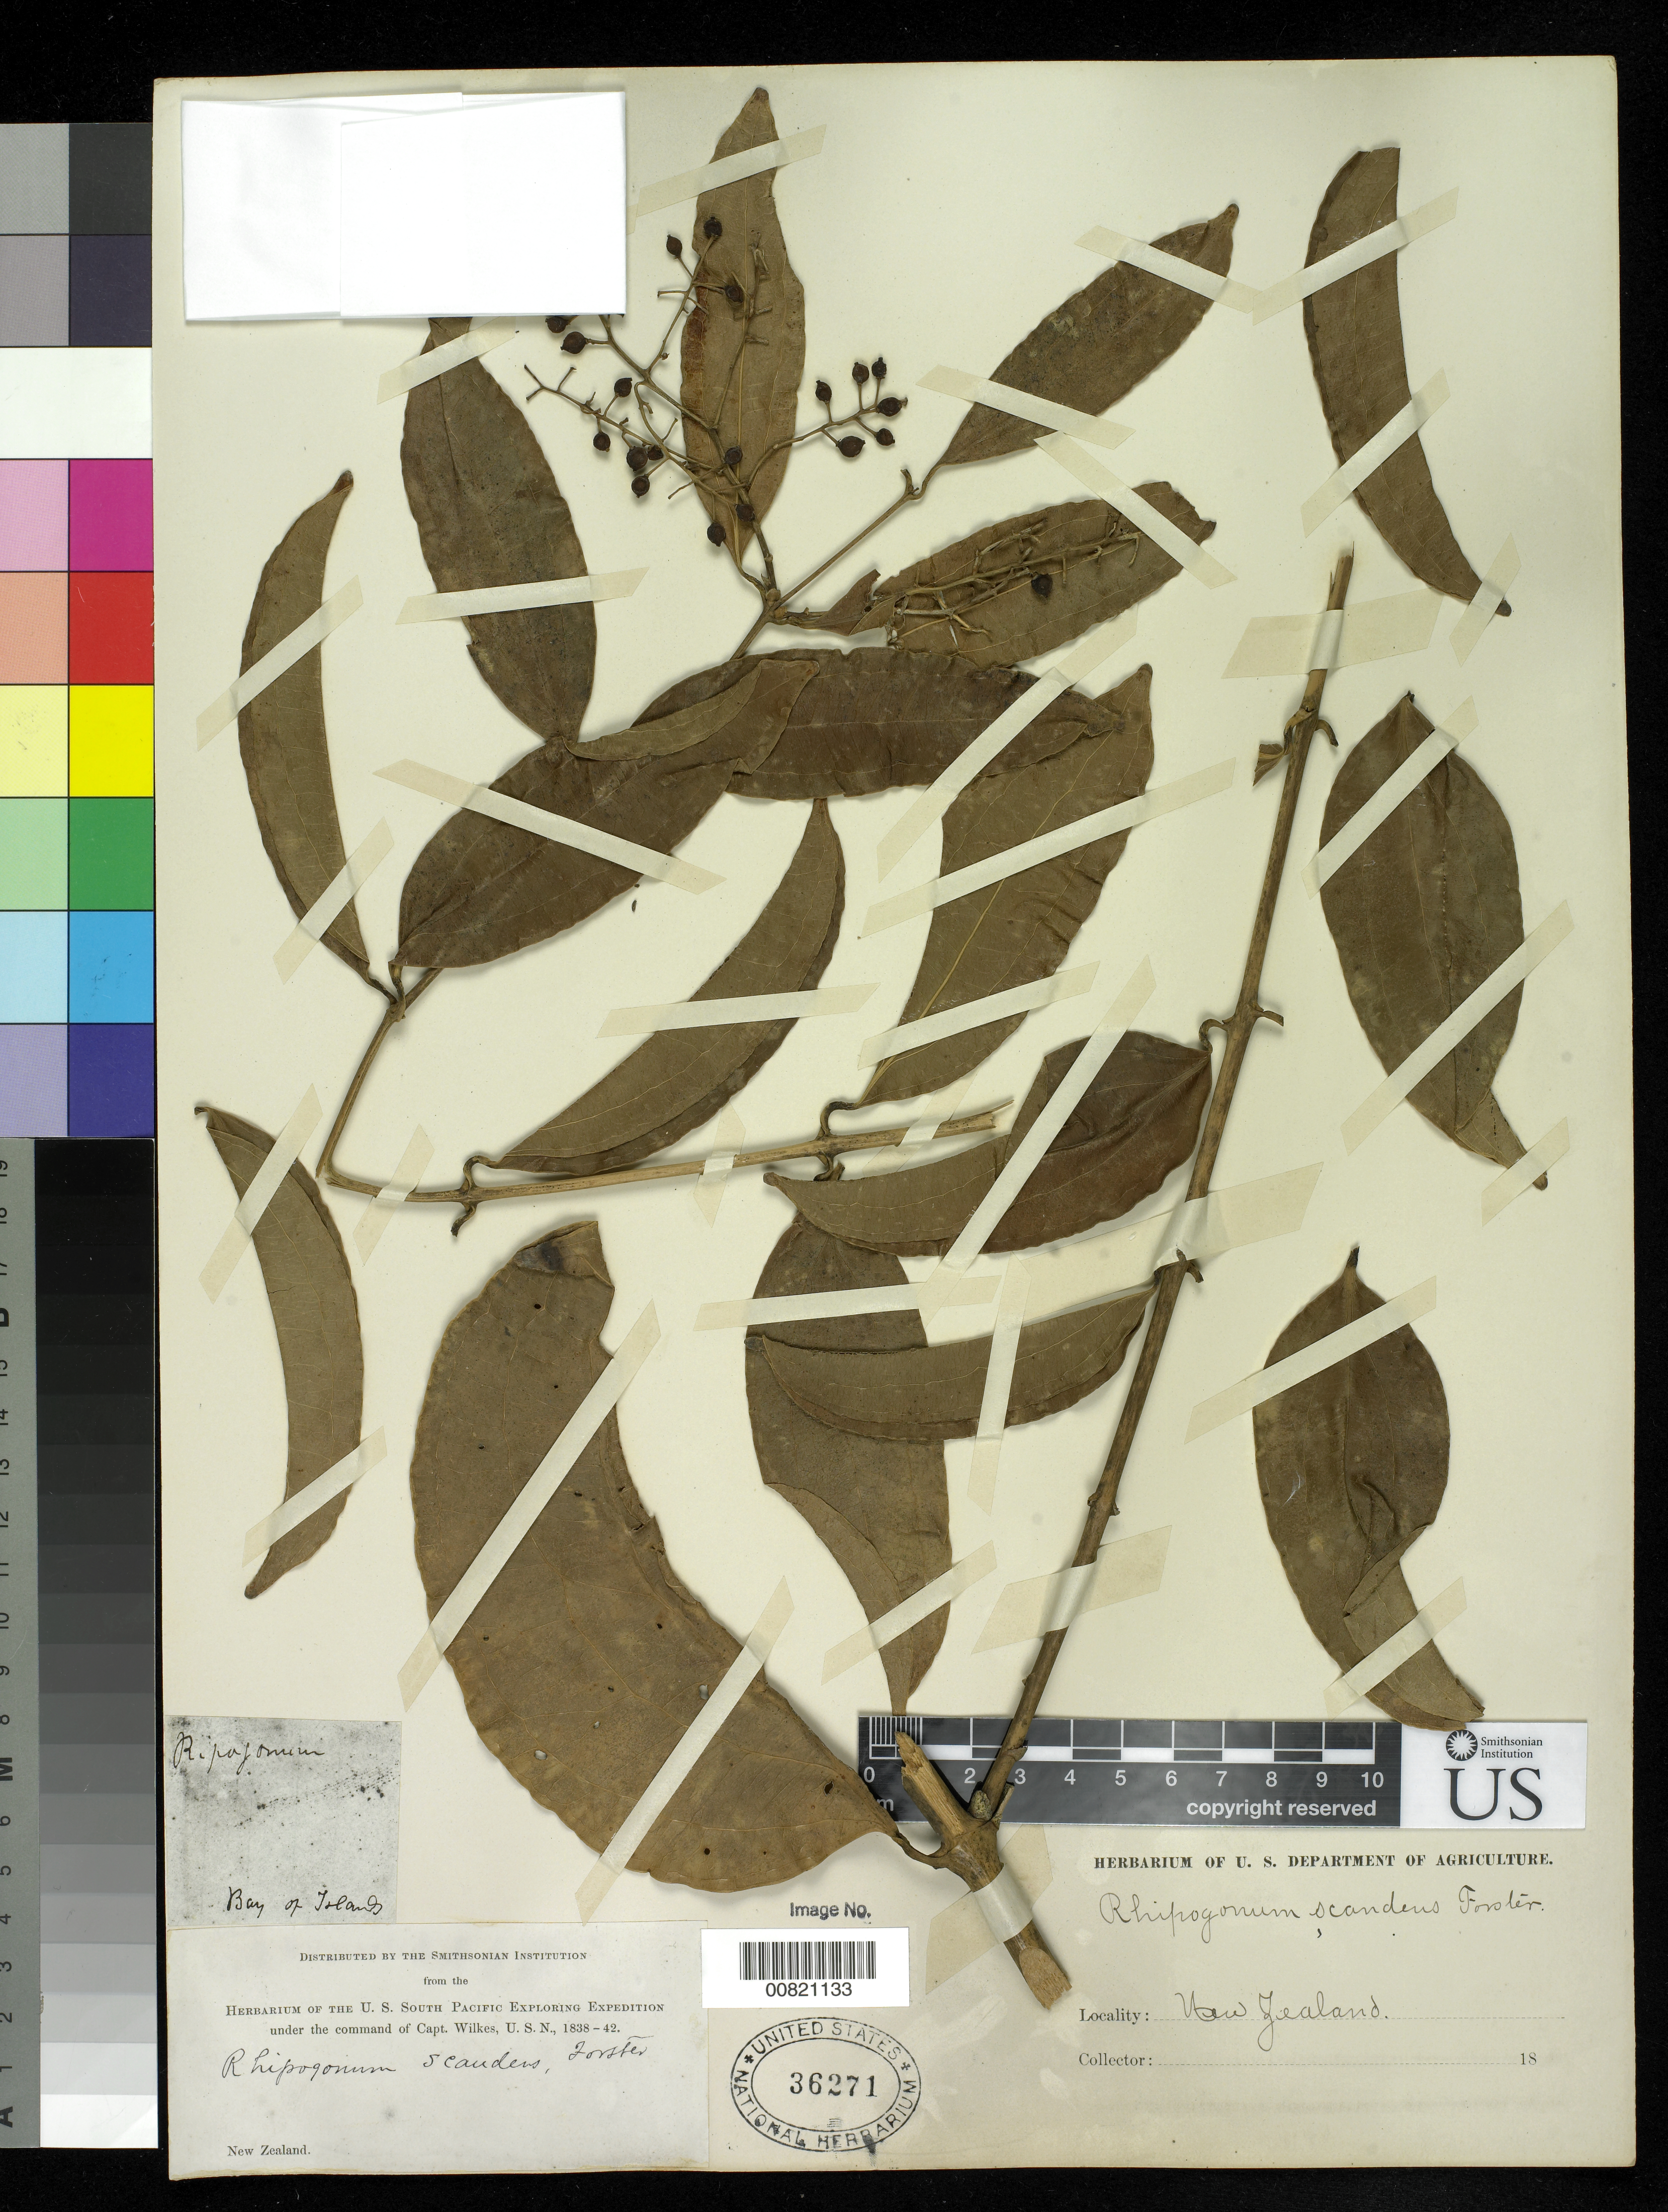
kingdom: Plantae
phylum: Tracheophyta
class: Liliopsida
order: Liliales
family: Ripogonaceae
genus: Rhipogonum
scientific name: Rhipogonum scandens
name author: J.R. Forst. & G. Forst.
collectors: Wilkes Explor. Exped.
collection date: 1838/1842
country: New Zealand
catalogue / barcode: US 36271